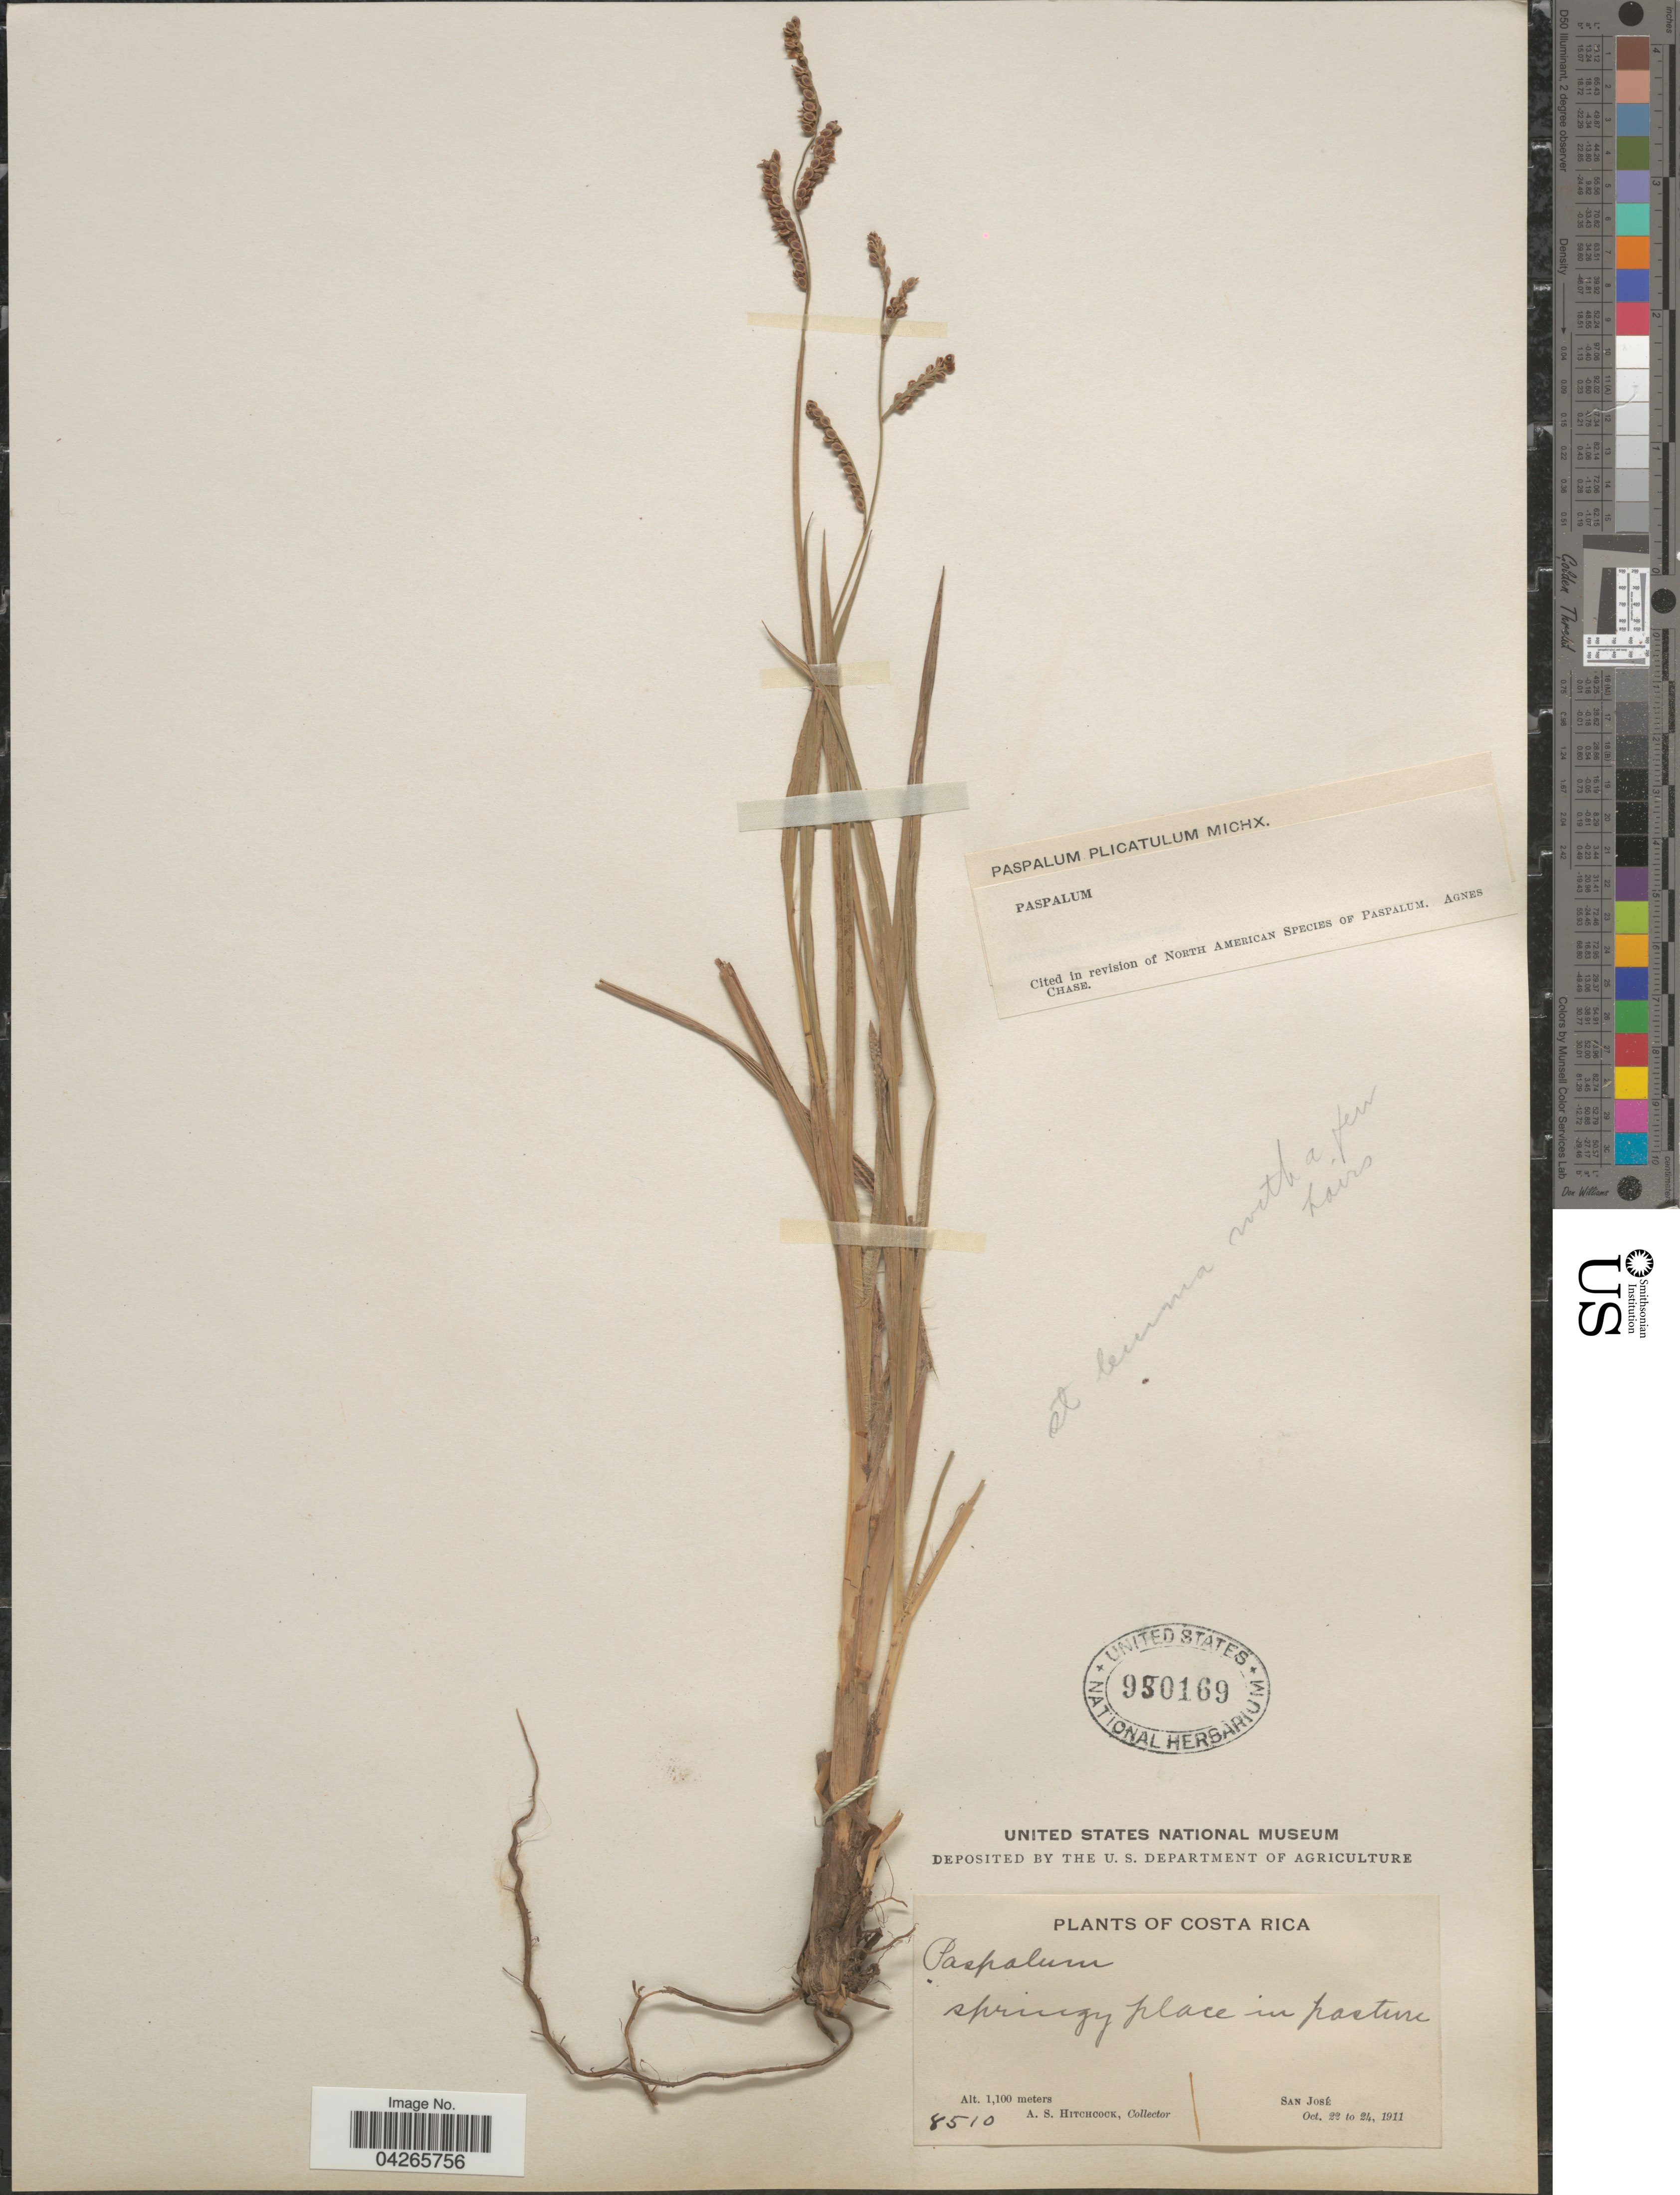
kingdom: Plantae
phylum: Tracheophyta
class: Liliopsida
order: Poales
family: Poaceae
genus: Paspalum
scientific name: Paspalum plicatulum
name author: Michx.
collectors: A. S. Hitchcock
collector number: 8510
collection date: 1911-10-22/1911-10-24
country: Costa Rica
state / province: San José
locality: Springy place in pasture. San José.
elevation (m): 1100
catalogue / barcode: US 950169